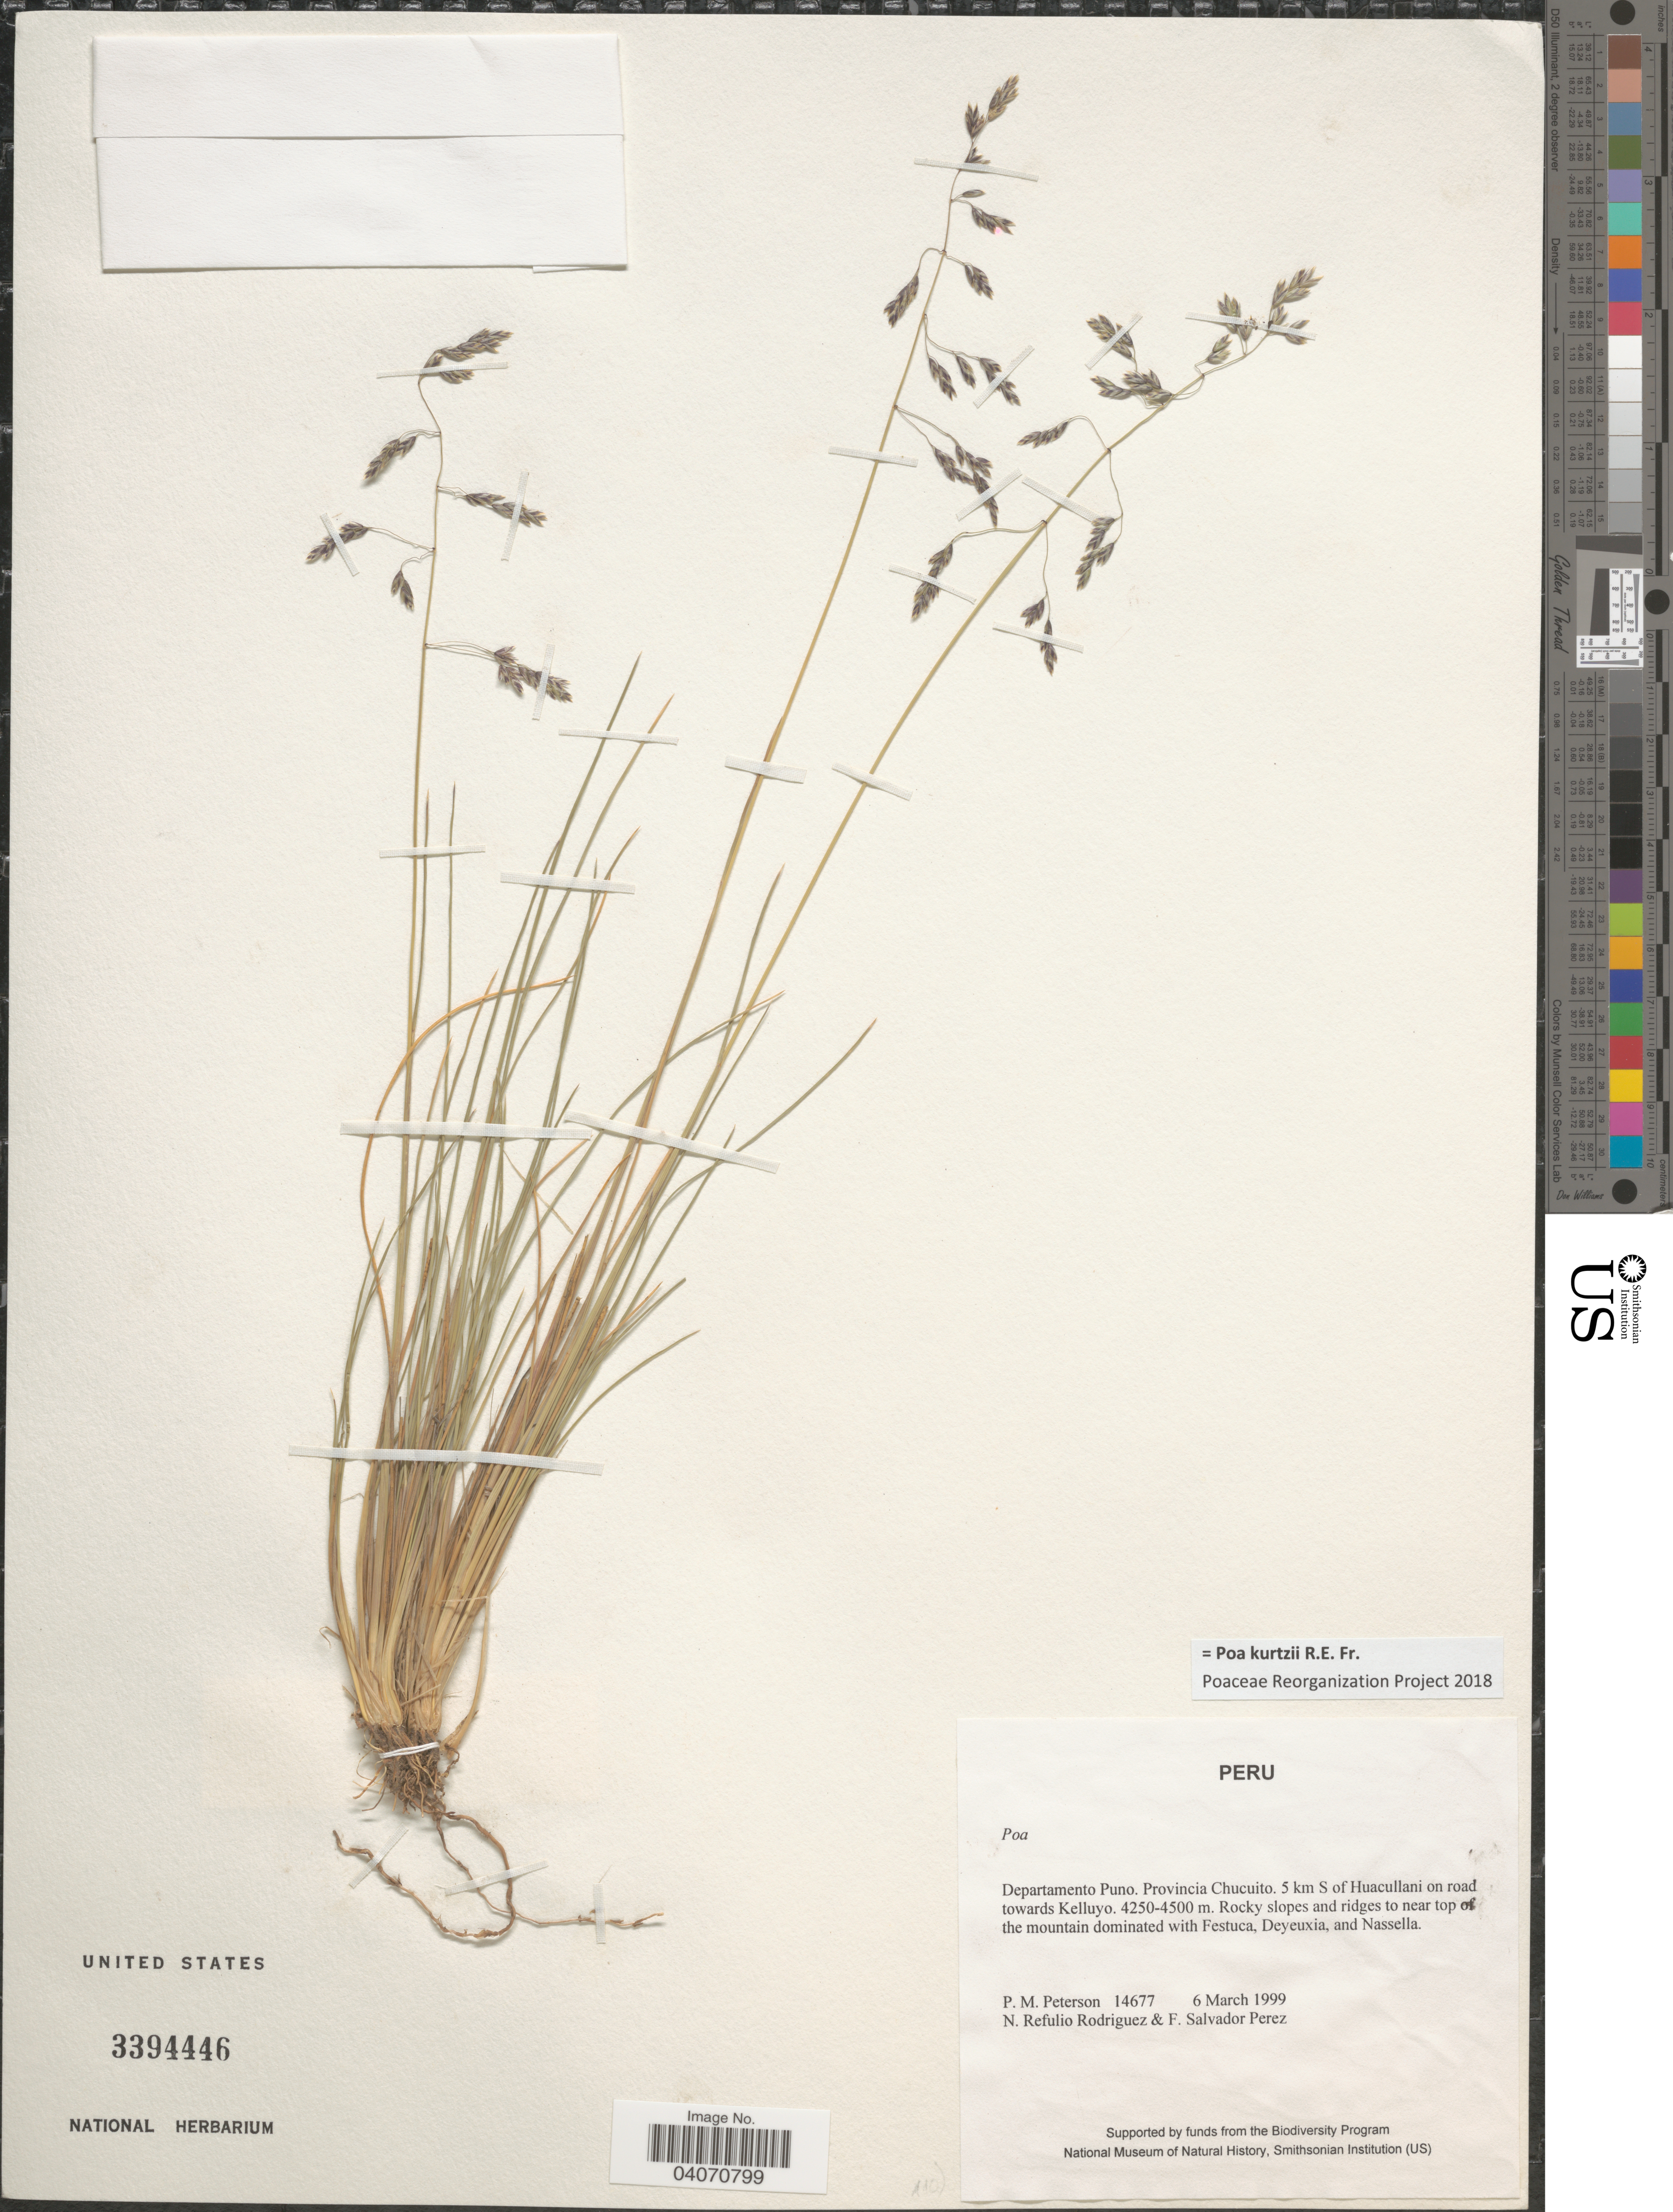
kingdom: Plantae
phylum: Tracheophyta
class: Liliopsida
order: Poales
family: Poaceae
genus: Poa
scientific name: Poa kurtzii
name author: R.E. Fr.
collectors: P. M. Peterson, N. Refulio-Rodríguez & F. Salvador Perez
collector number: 14677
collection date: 1999-03-06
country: Peru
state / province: Puno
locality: Departamento Puno. Provincia Chucuito. 5 km S of Huacullani on road towards Kelluyo. Rocky slopes and ridges to near top of the mountain.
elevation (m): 4250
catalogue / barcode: US 3394446